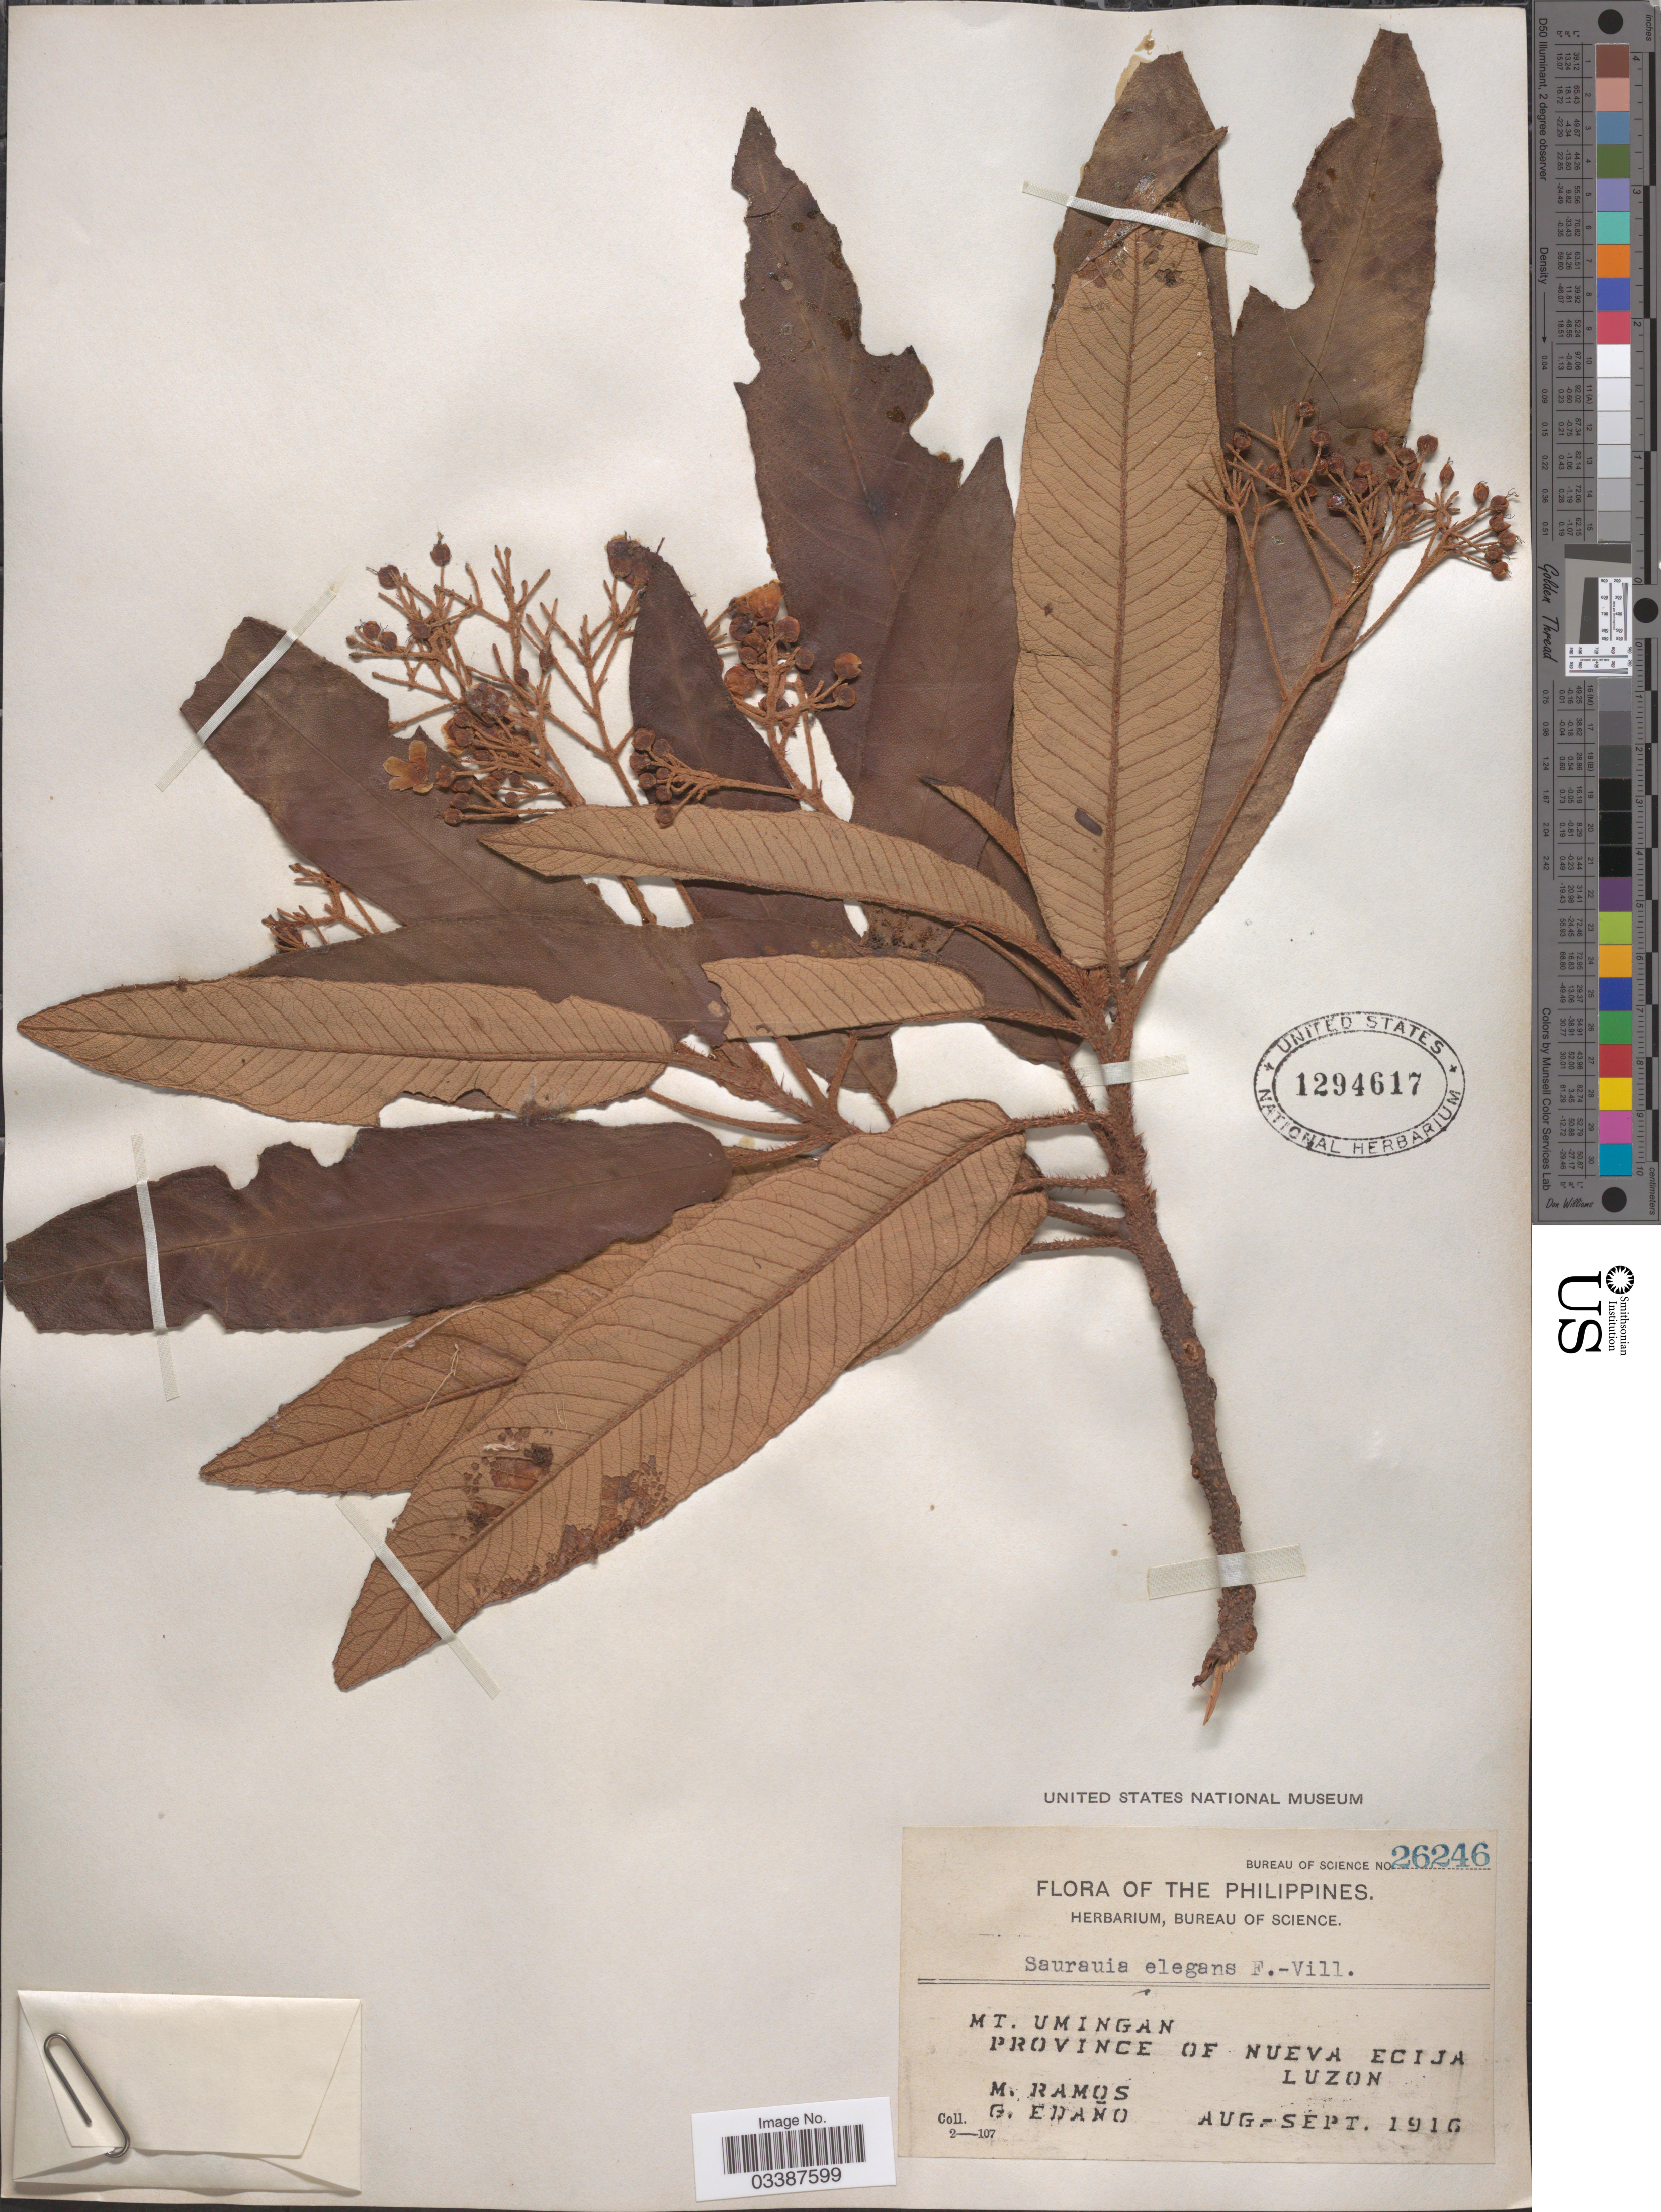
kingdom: Plantae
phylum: Tracheophyta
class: Magnoliopsida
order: Ericales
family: Actinidiaceae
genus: Saurauia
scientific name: Saurauia elegans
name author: Fern.-Vill.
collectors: M. Ramos & G. Edaño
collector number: Bureau of Science 26246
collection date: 1916-08/1916-09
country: Philippines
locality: Mt. Umingan, Province of Nueva Ecija, Luzon.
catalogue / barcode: US 1294617